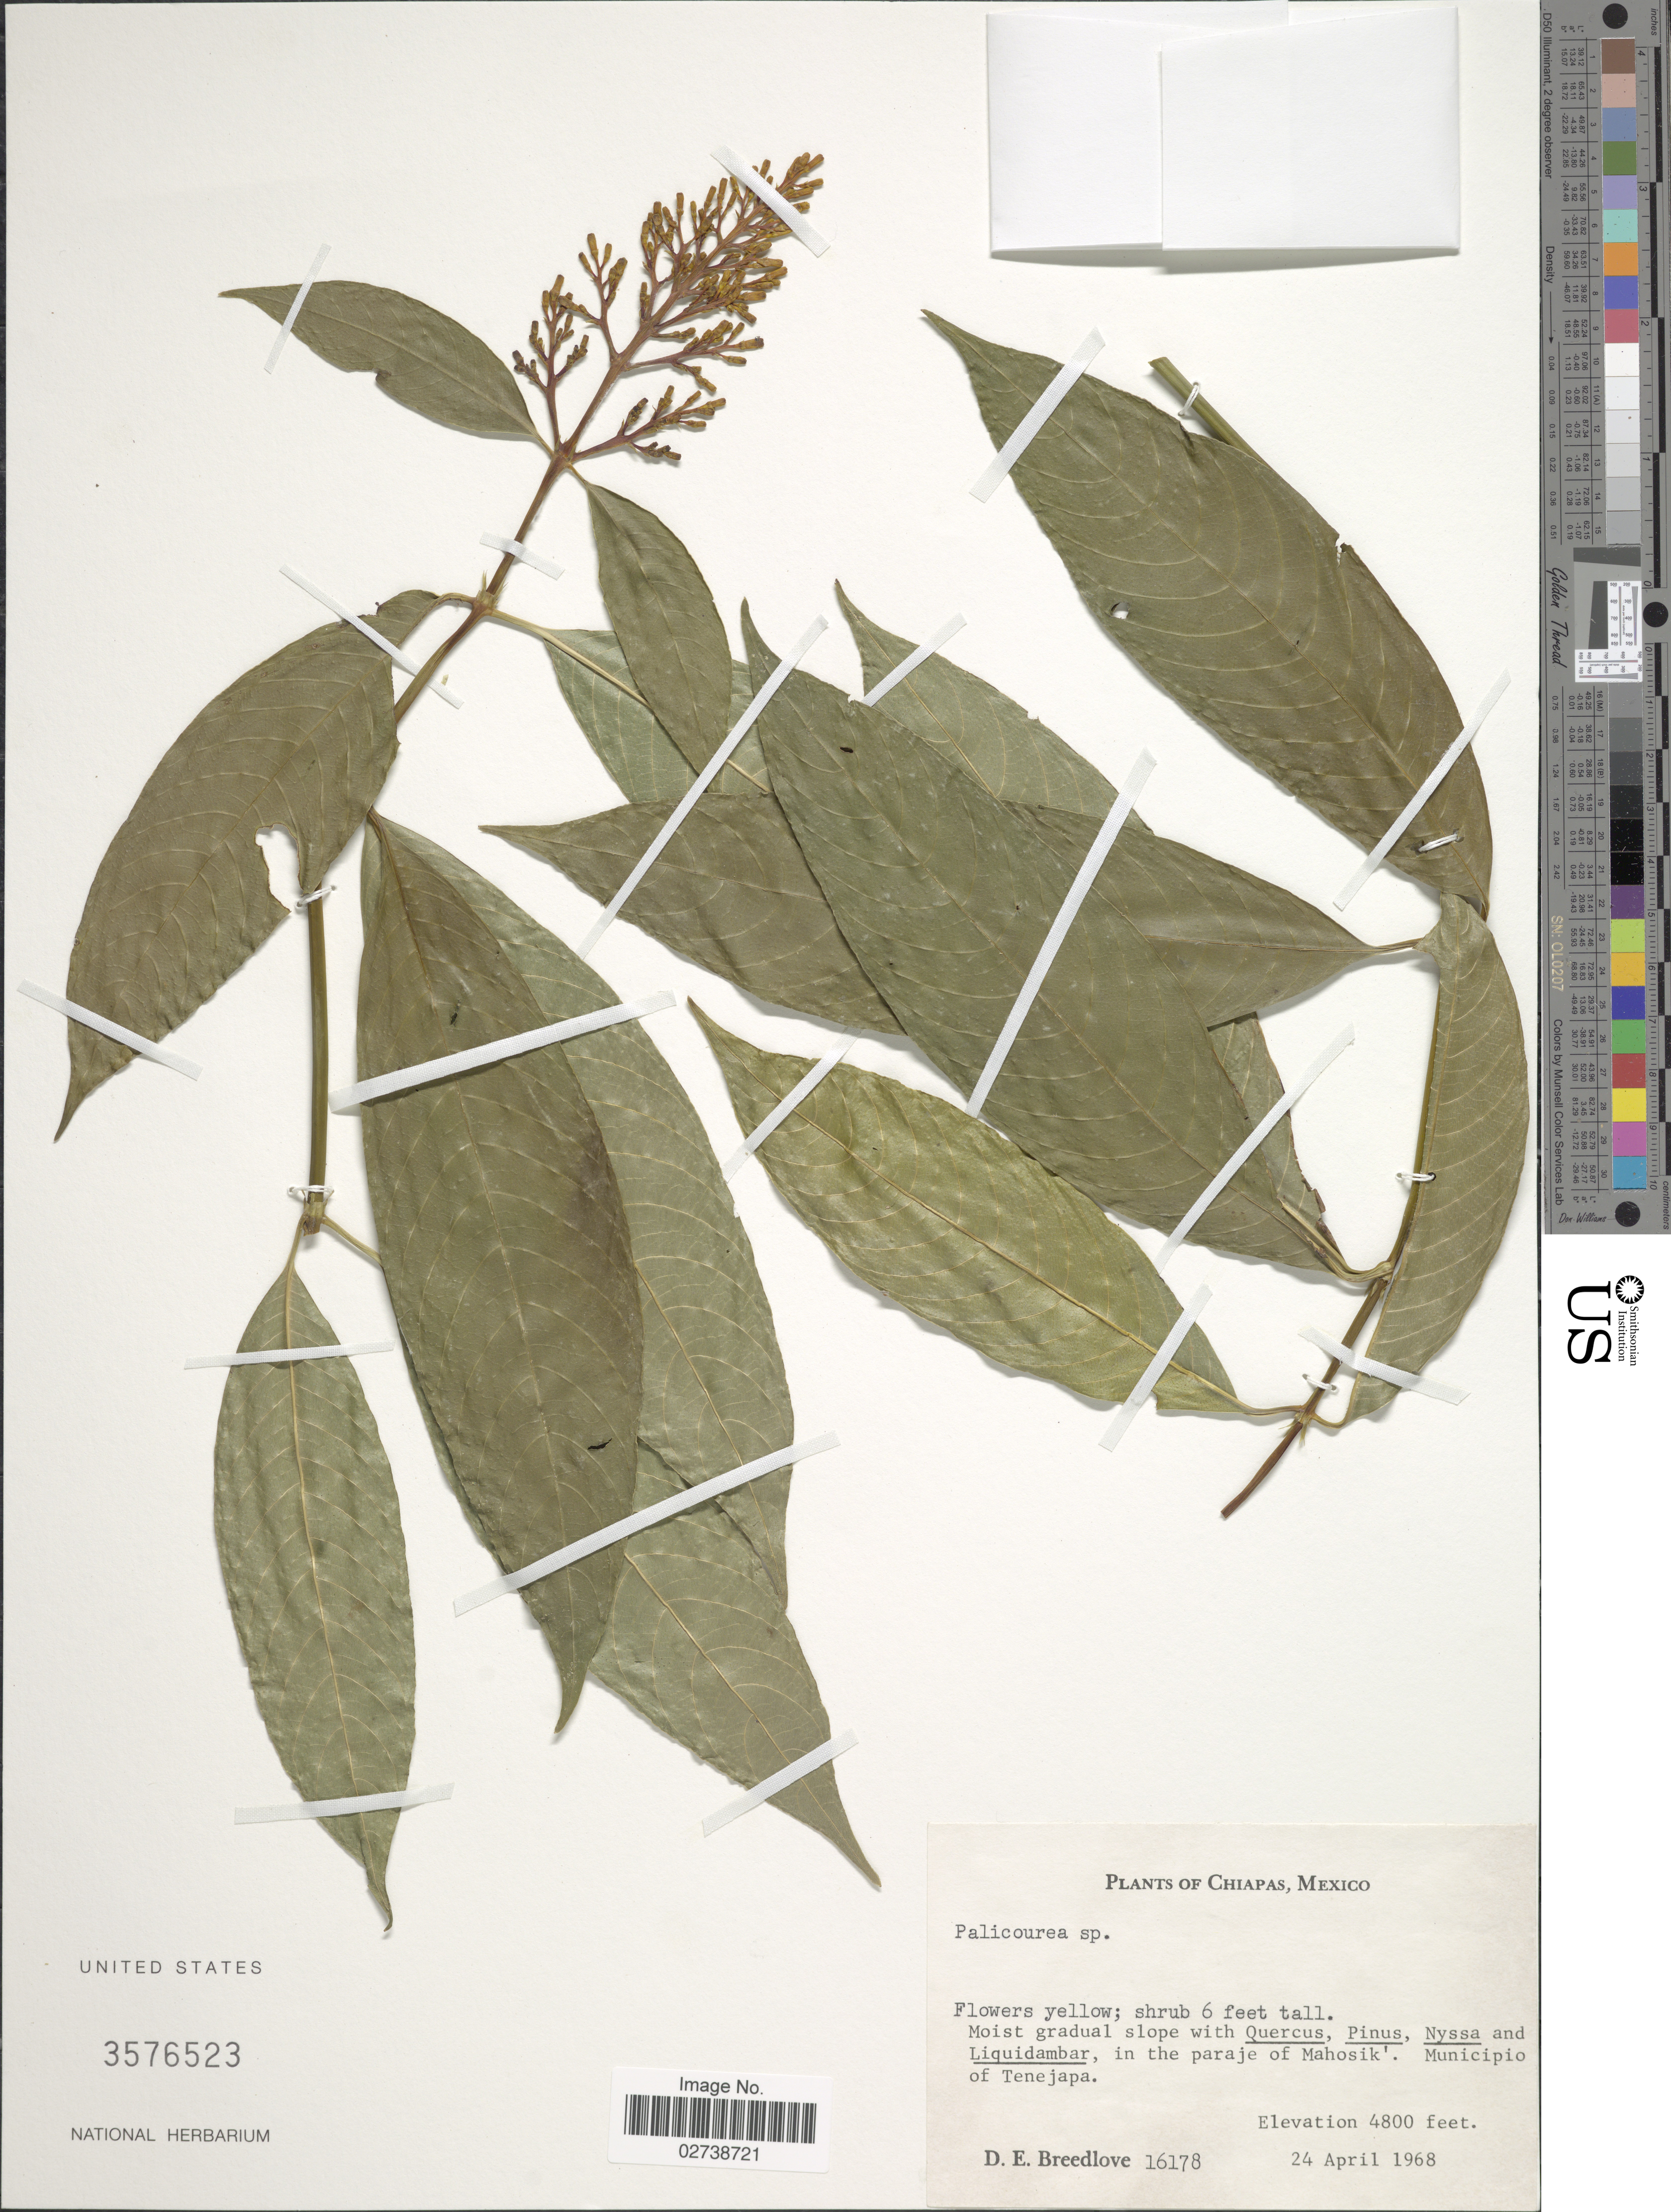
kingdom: Plantae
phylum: Tracheophyta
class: Magnoliopsida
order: Gentianales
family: Rubiaceae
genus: Palicourea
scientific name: Palicourea sp.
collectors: D. E. Breedlove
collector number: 16178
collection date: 1968-04-24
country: Mexico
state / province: Chiapas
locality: Moist gradual slope, in the paraje of Mahosik'. Municipio of Tenejapa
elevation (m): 1463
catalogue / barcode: US 3576523